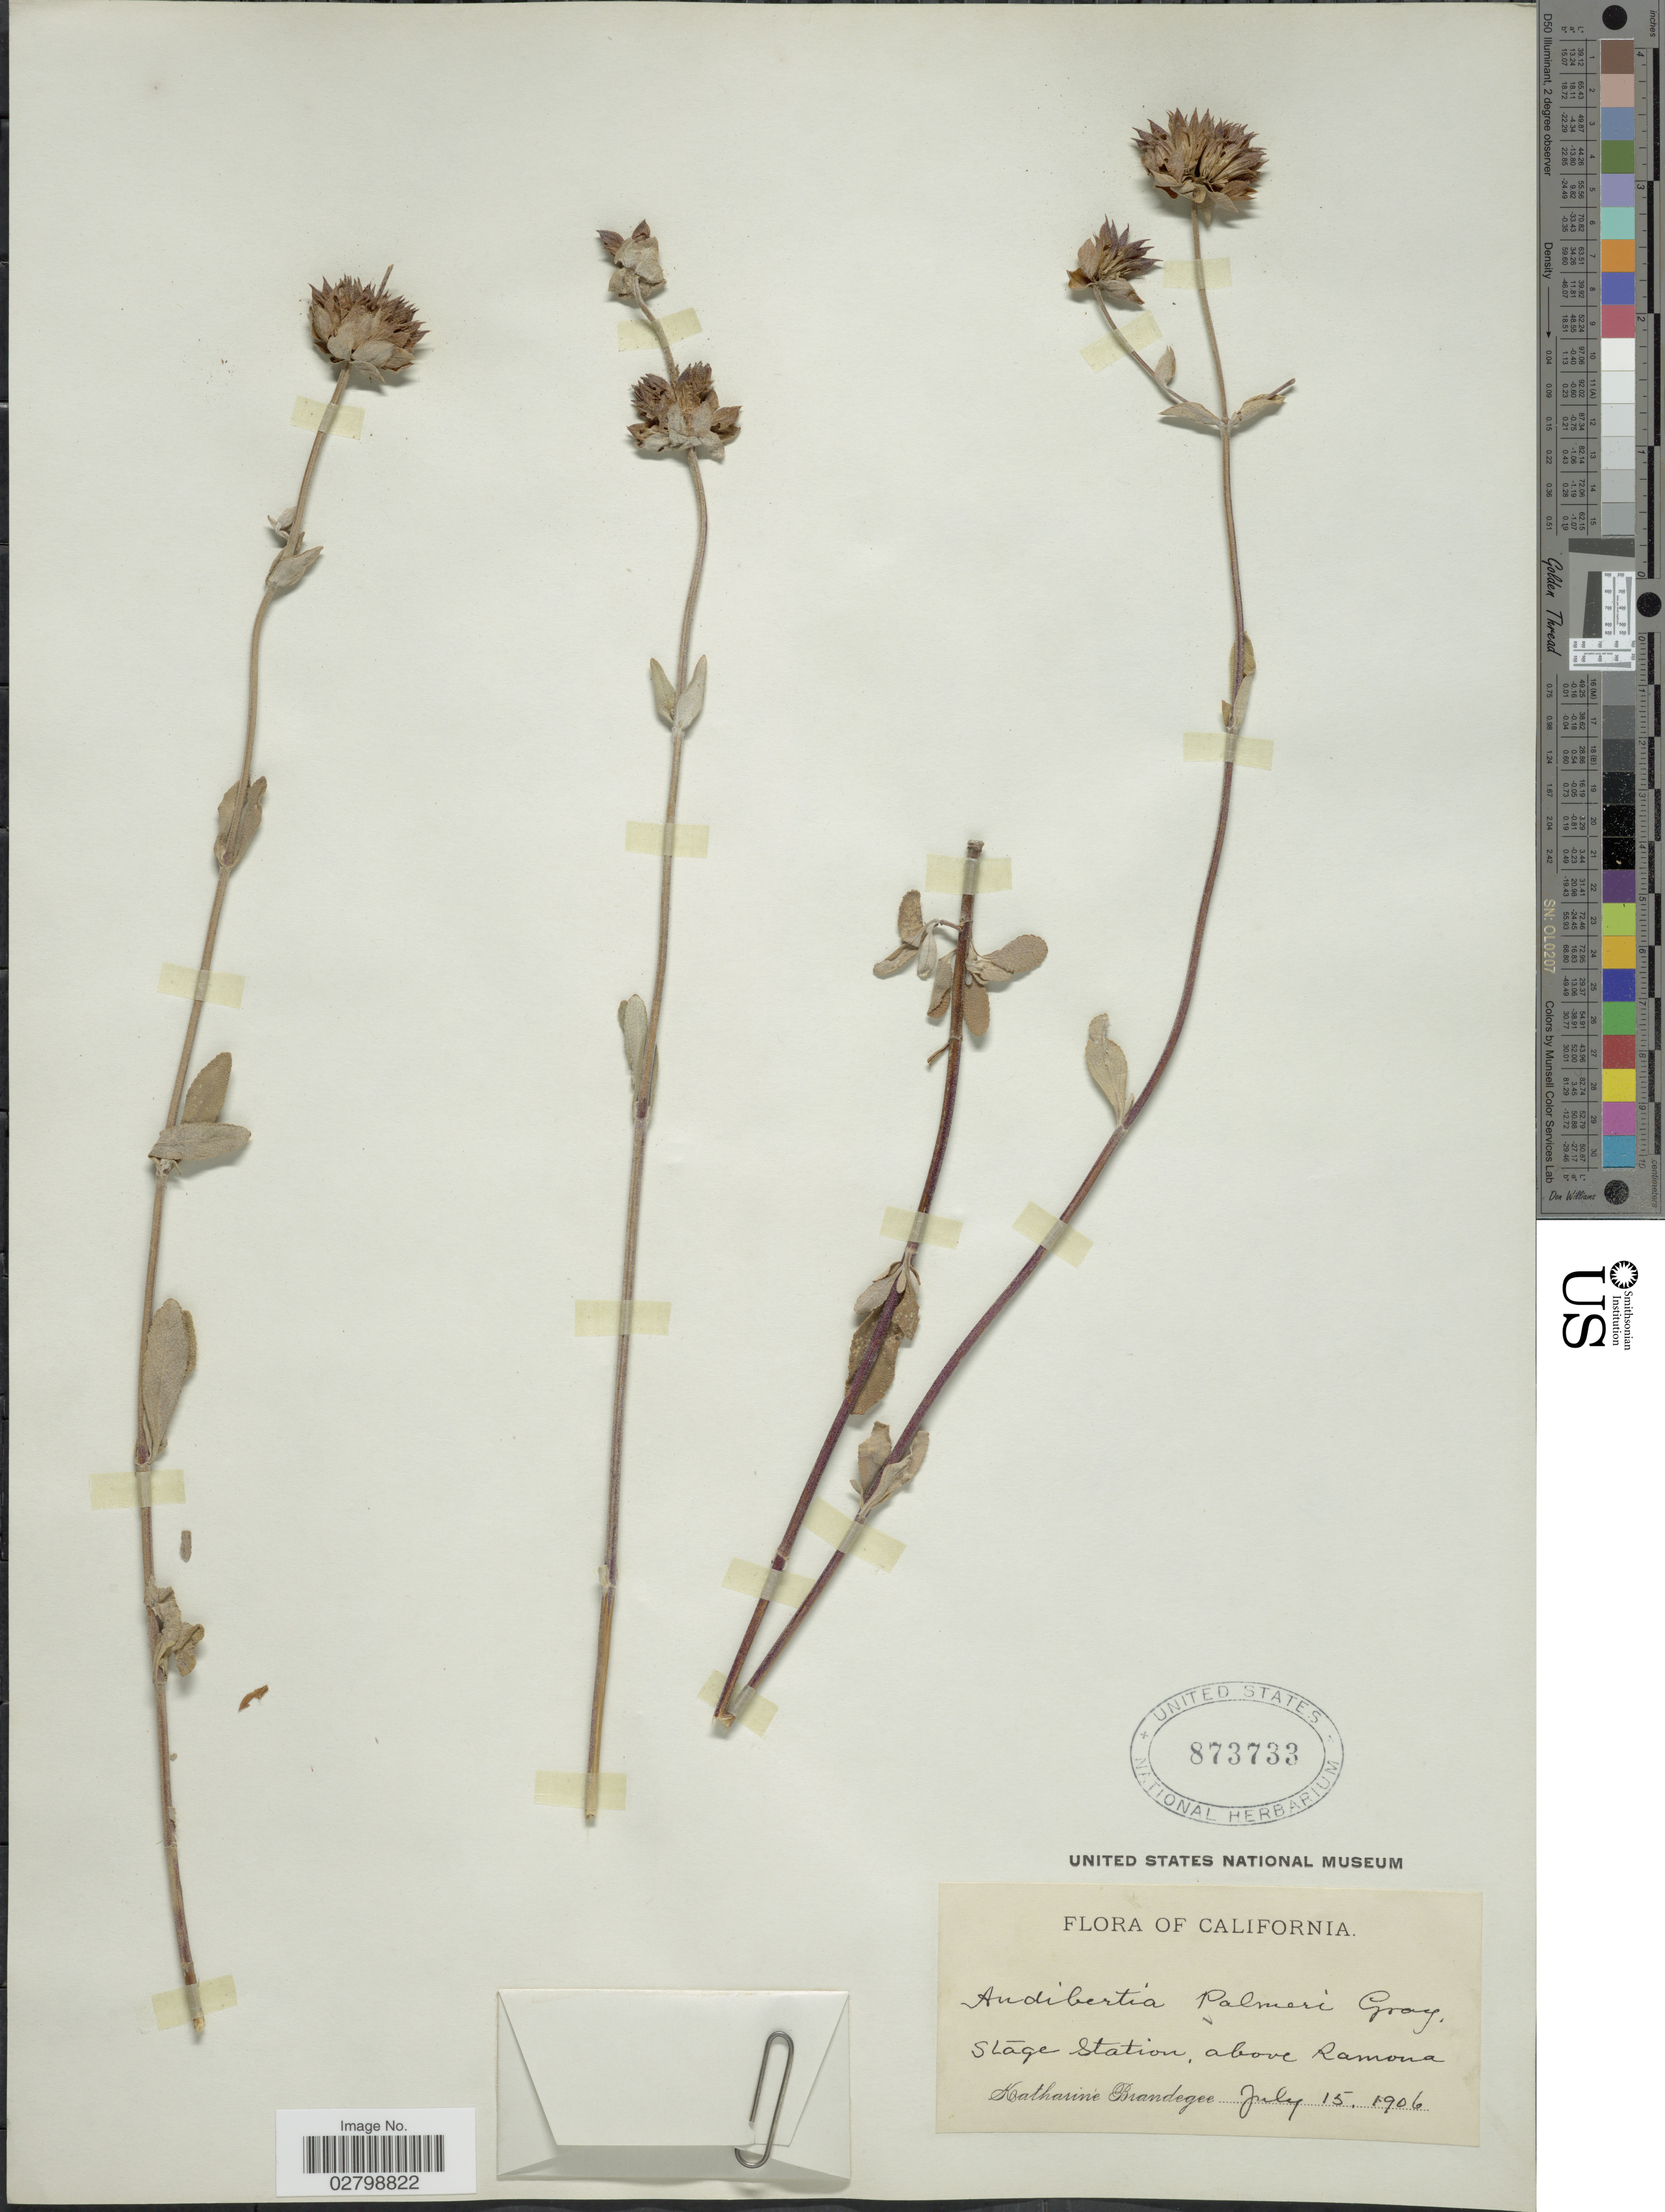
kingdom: Plantae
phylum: Tracheophyta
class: Magnoliopsida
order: Lamiales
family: Lamiaceae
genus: Salvia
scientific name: Salvia apiana x S. clevelandii (A. Gray) Greene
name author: Jeps.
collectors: M. K. Brandegee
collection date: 1906-07-15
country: United States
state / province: California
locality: Stage Station, above Ramona.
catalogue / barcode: US 873733